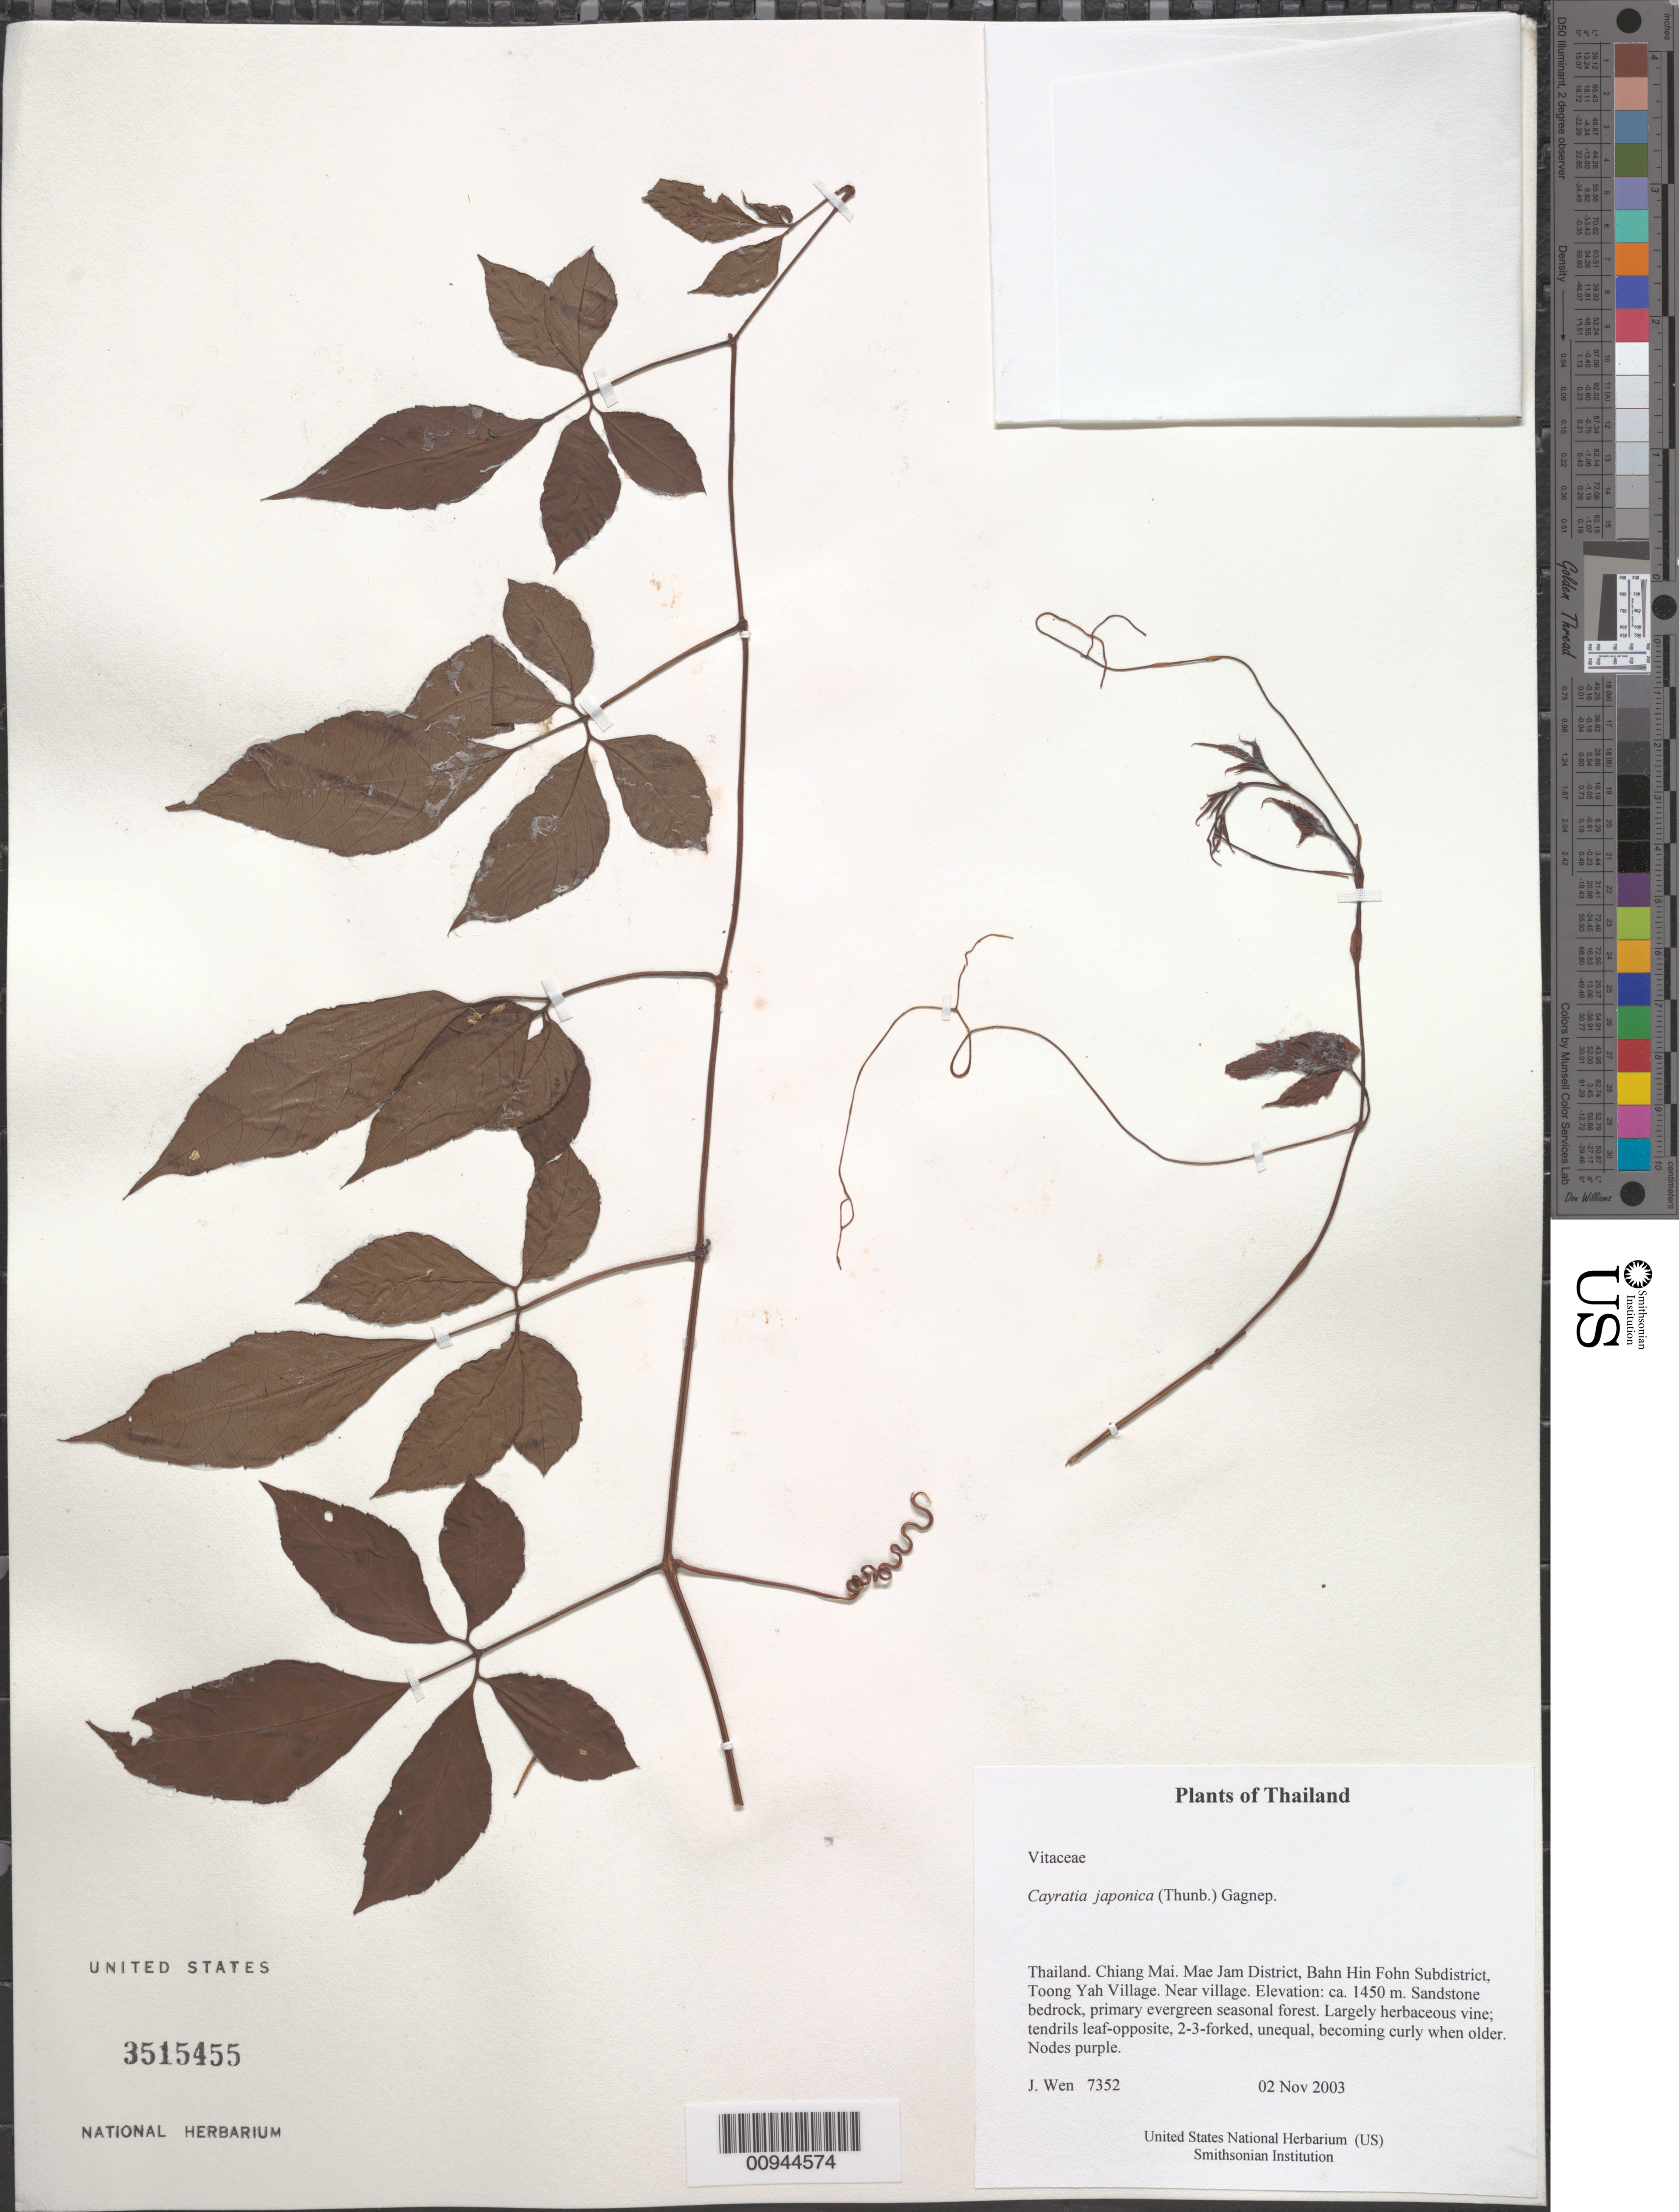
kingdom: Plantae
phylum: Tracheophyta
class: Magnoliopsida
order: Vitales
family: Vitaceae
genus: Causonis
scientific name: Causonis japonica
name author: (Thunb.) Raf.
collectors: J. Wen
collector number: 7352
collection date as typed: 02 Nov 2003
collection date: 2003-11-02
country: Thailand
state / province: Chiang Mai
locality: Mae Jam District, Bahn Hin Fohn Subdistrict, Toong Yah Village. Near village.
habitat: Sandstone bedrock, primary evergreen seasonal forest.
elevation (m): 1450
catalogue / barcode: US 3515455